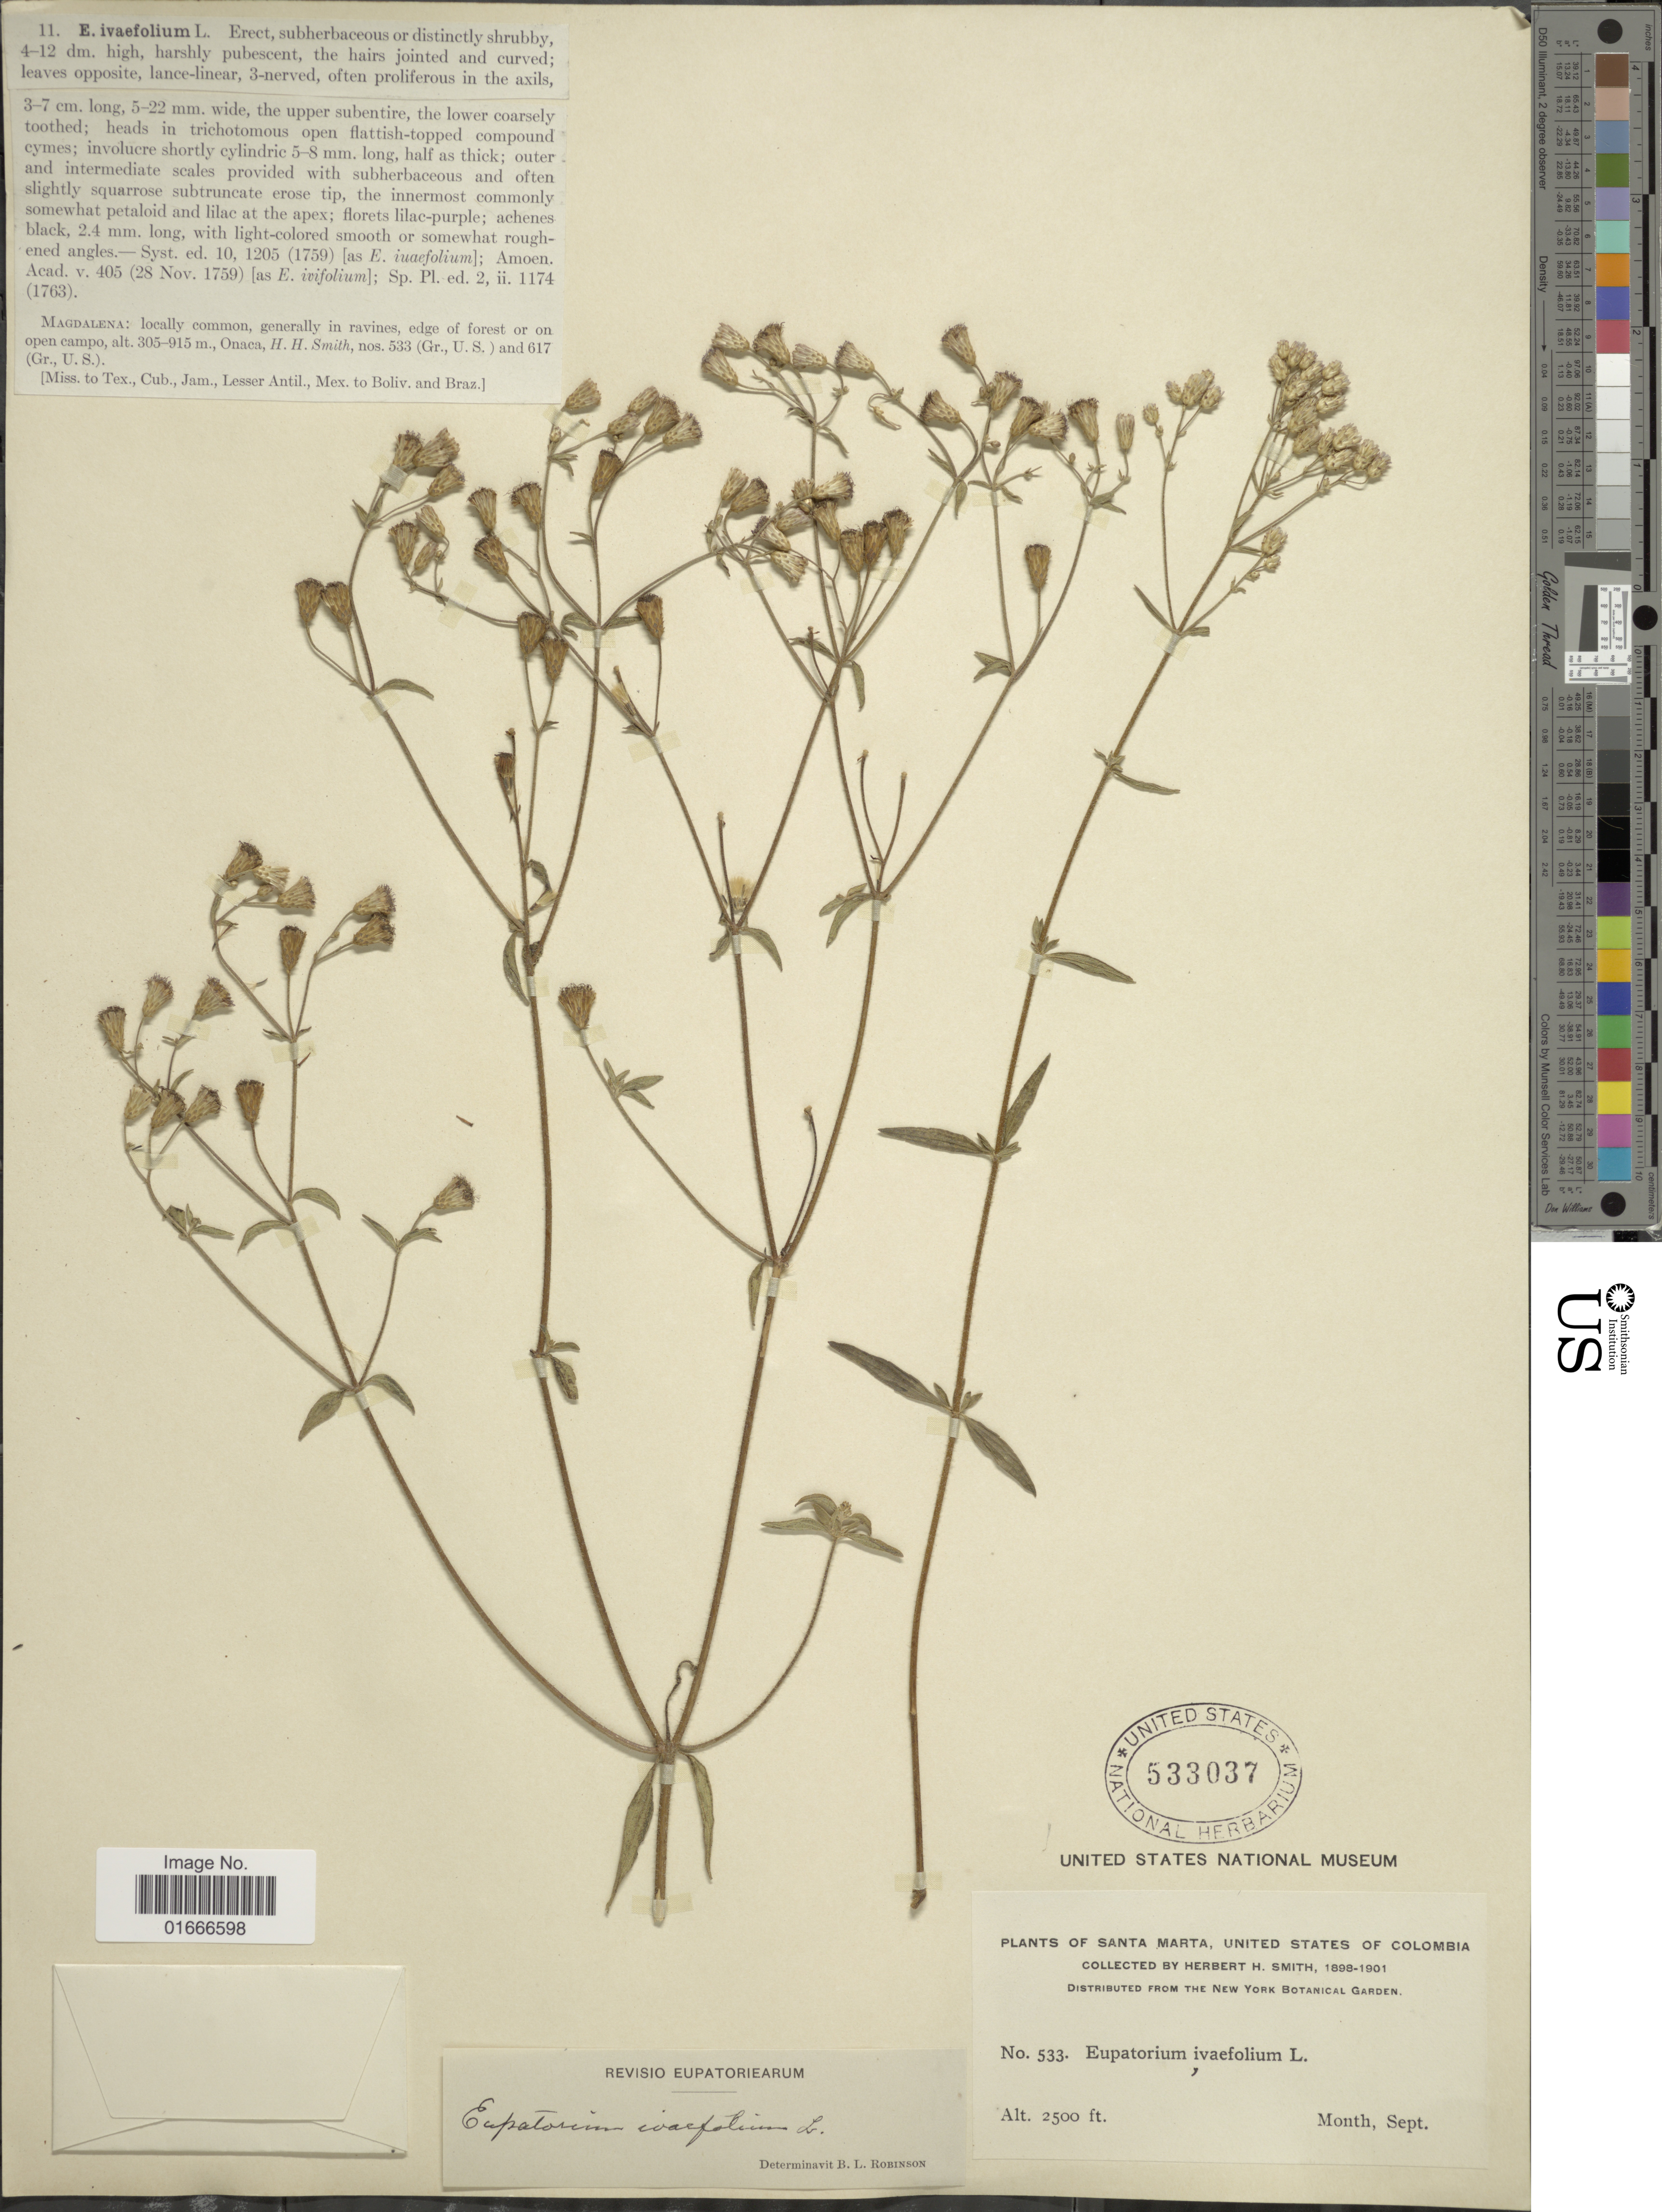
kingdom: Plantae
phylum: Tracheophyta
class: Magnoliopsida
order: Asterales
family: Asteraceae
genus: Chromolaena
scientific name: Chromolaena ivaefolia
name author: (L.) R.M. King & H. Rob.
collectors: Herbert H. Smith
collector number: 533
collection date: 1898-09/1901-09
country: Colombia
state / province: Magdalena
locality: Santa Marta, United States of Colombia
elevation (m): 762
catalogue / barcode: US 533037